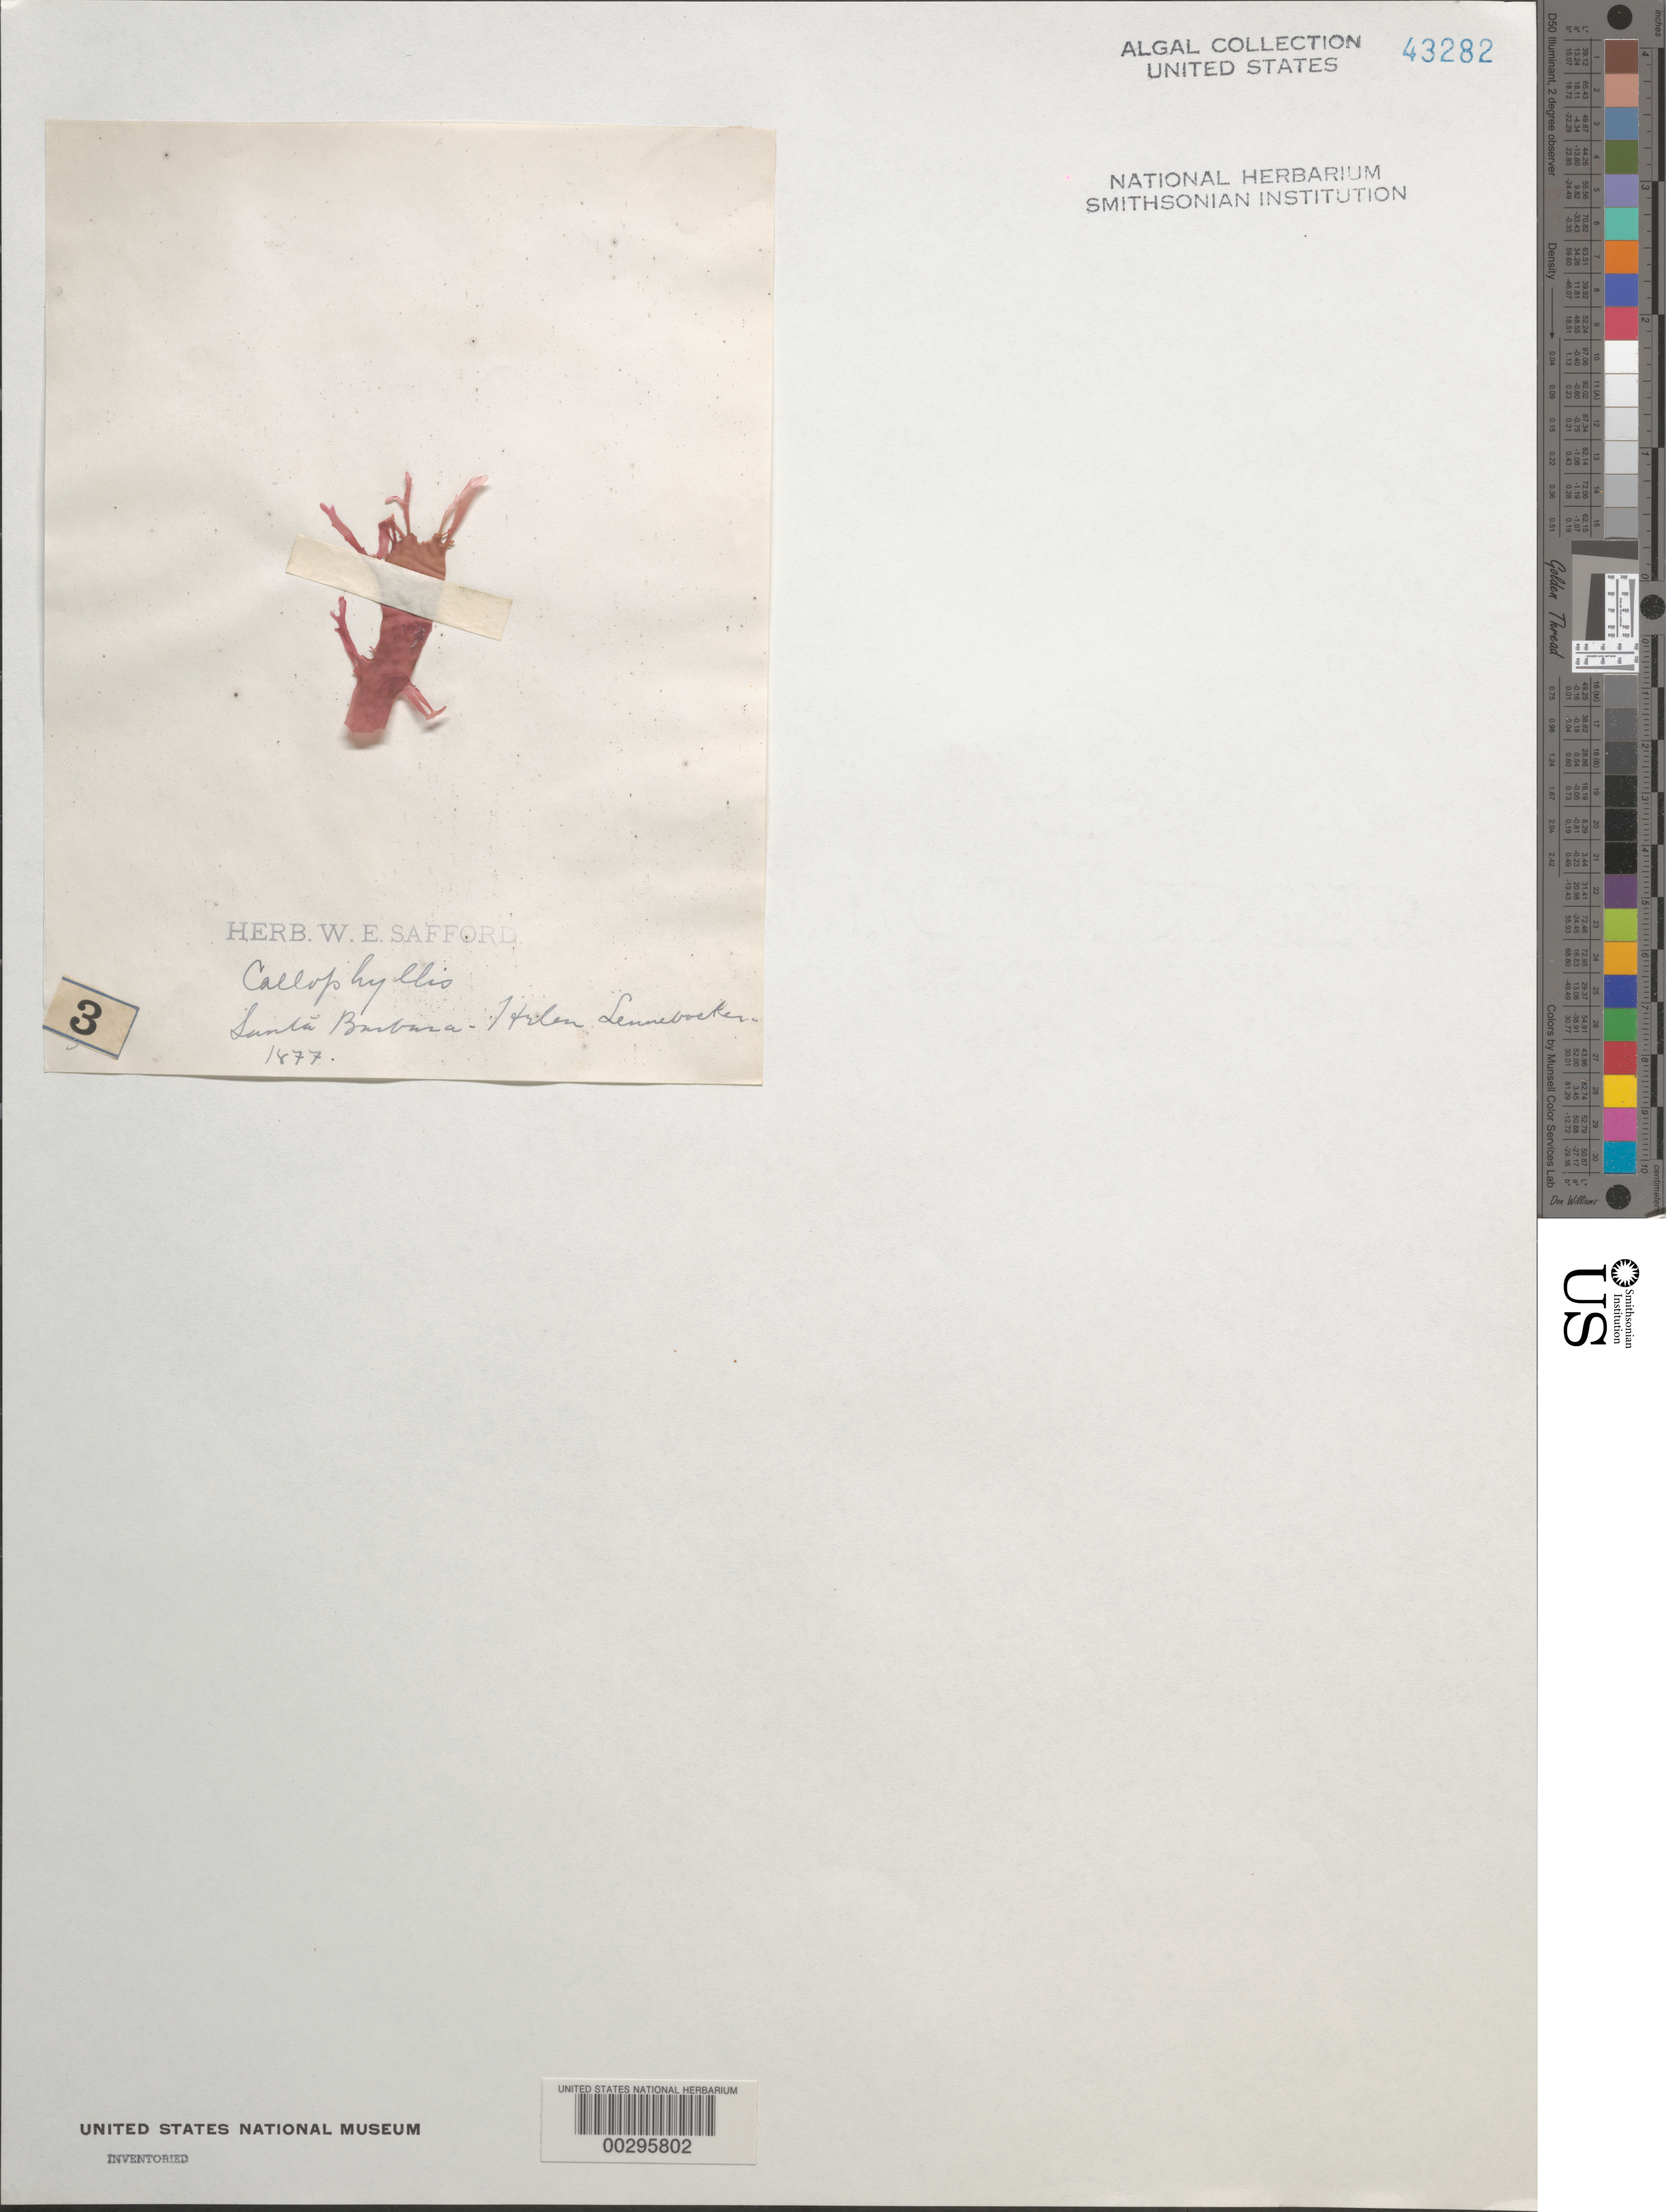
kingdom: Plantae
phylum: Rhodophyta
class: Florideophyceae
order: Gigartinales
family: Kallymeniaceae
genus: Callophyllis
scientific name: Callophyllis sp.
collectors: H. Lennebacker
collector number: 3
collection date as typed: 1877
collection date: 1877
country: United States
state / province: California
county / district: Santa Barbara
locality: Santa Barbara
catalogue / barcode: US 43282